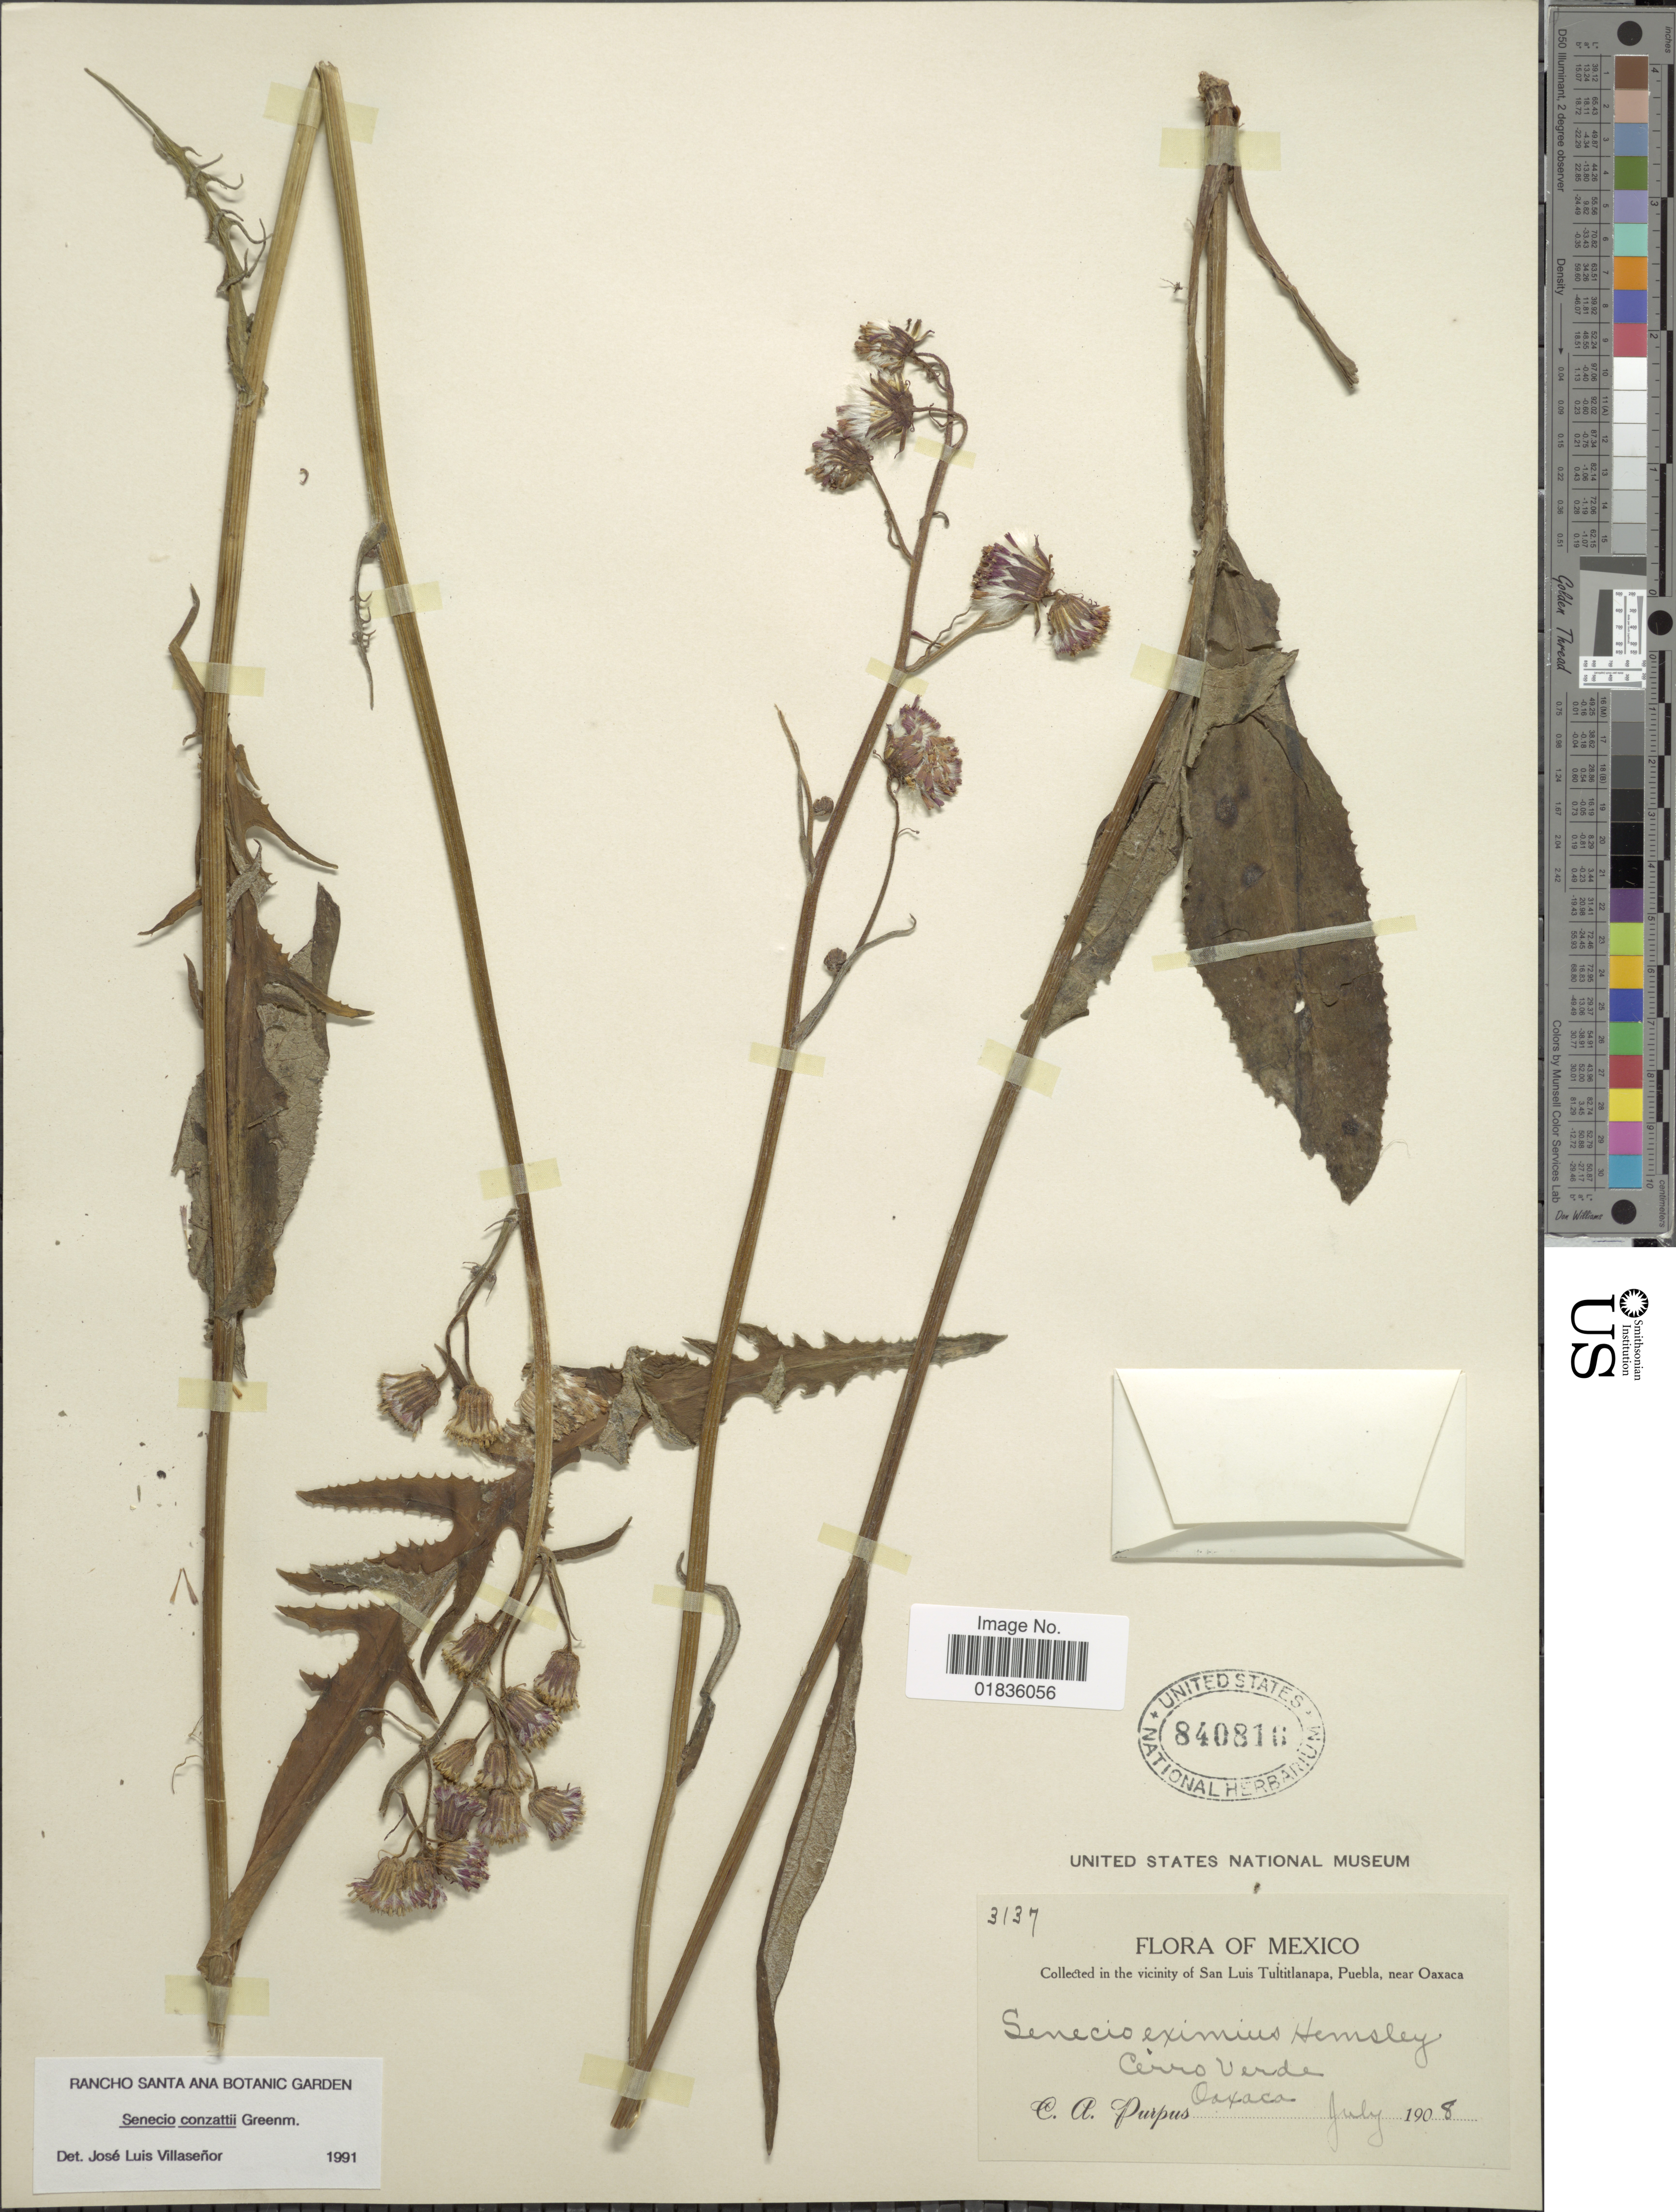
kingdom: Plantae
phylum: Tracheophyta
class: Magnoliopsida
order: Asterales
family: Asteraceae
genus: Senecio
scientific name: Senecio conzattii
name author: Greenm.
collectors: C. A. Purpus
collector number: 3137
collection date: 1908-07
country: Mexico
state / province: Oaxaca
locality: In the vicinity of San Luis Tultitlanapa, Puebla, near Oaxaca, Cerro Verde.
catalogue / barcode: US 840816